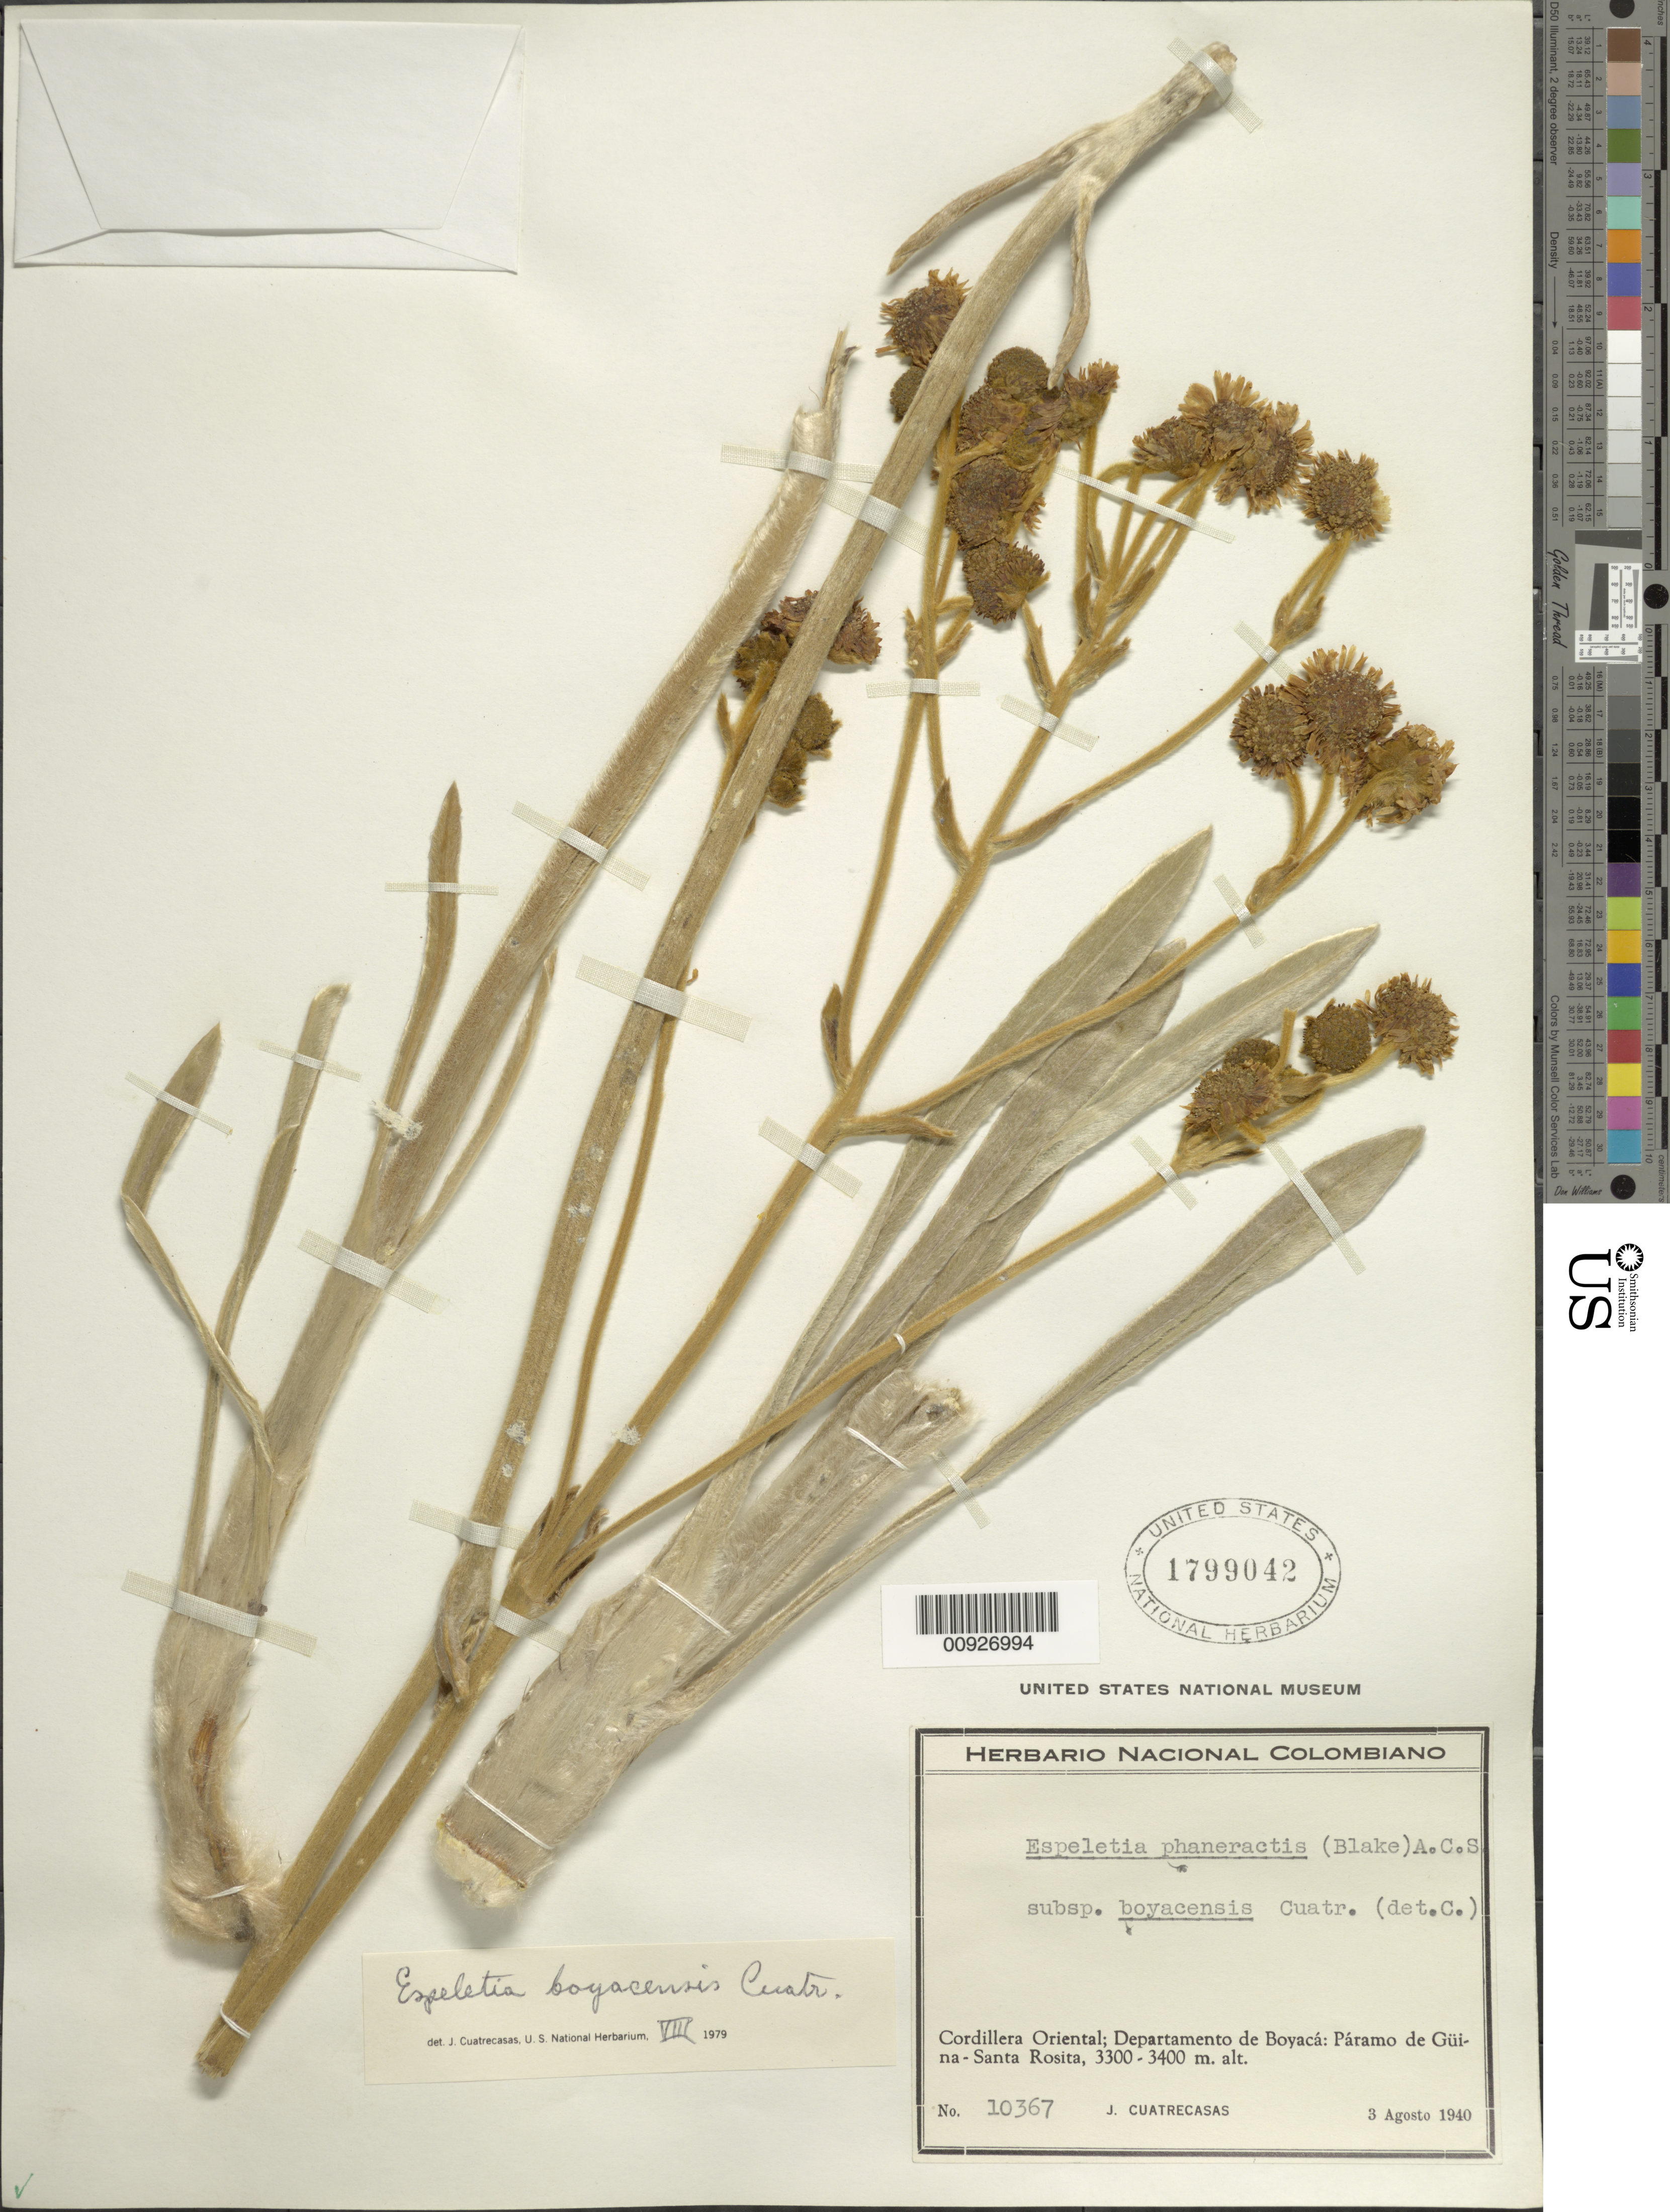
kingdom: Plantae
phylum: Tracheophyta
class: Magnoliopsida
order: Asterales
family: Asteraceae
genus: Espeletia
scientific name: Espeletia boyacensis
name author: Cuatrec.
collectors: J. Cuatrecasas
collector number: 10367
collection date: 1940-08-03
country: Colombia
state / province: Boyacá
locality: Páramo de Güina. Páramo de Güina - Santa Rosita.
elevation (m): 3300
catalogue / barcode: US 1799042